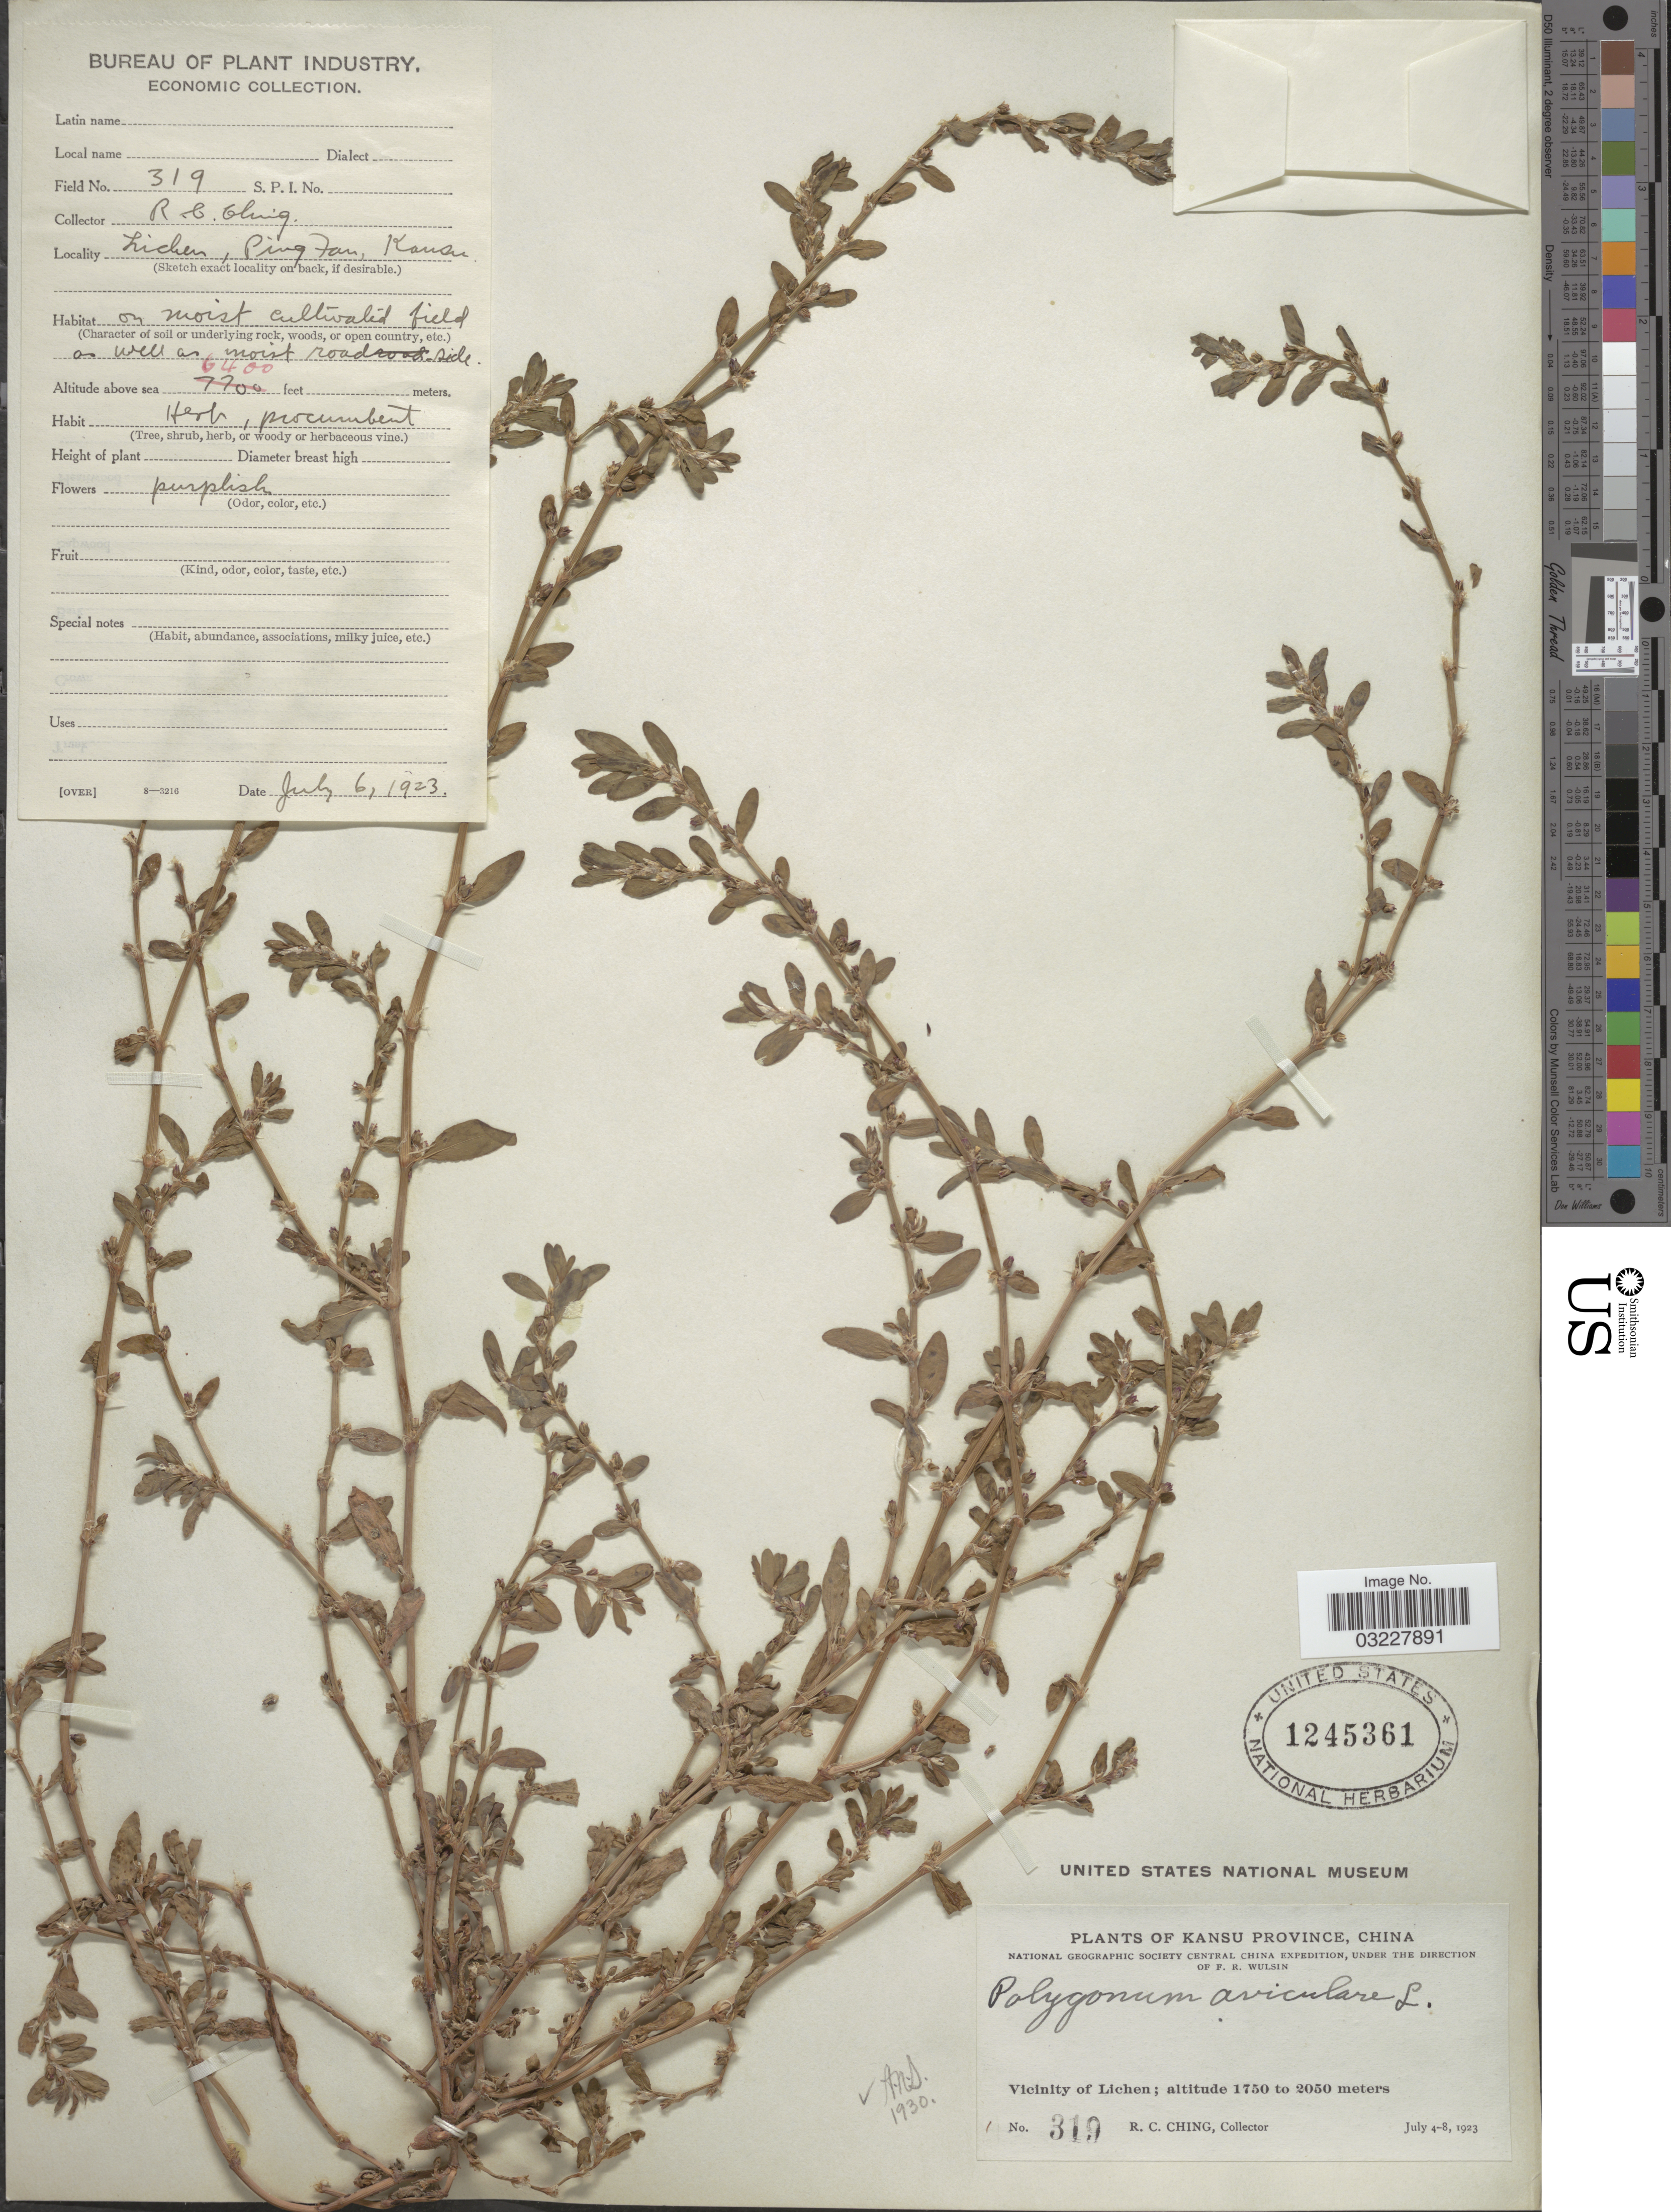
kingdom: Plantae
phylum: Tracheophyta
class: Magnoliopsida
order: Caryophyllales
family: Polygonaceae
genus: Polygonum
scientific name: Polygonum aviculare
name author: L.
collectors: R. C. Ching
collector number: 319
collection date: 1923-07-06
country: China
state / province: Gansu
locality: Kansu Province. Vicinity of Lichen. Ping Fau.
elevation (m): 1951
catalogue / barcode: US 1245361